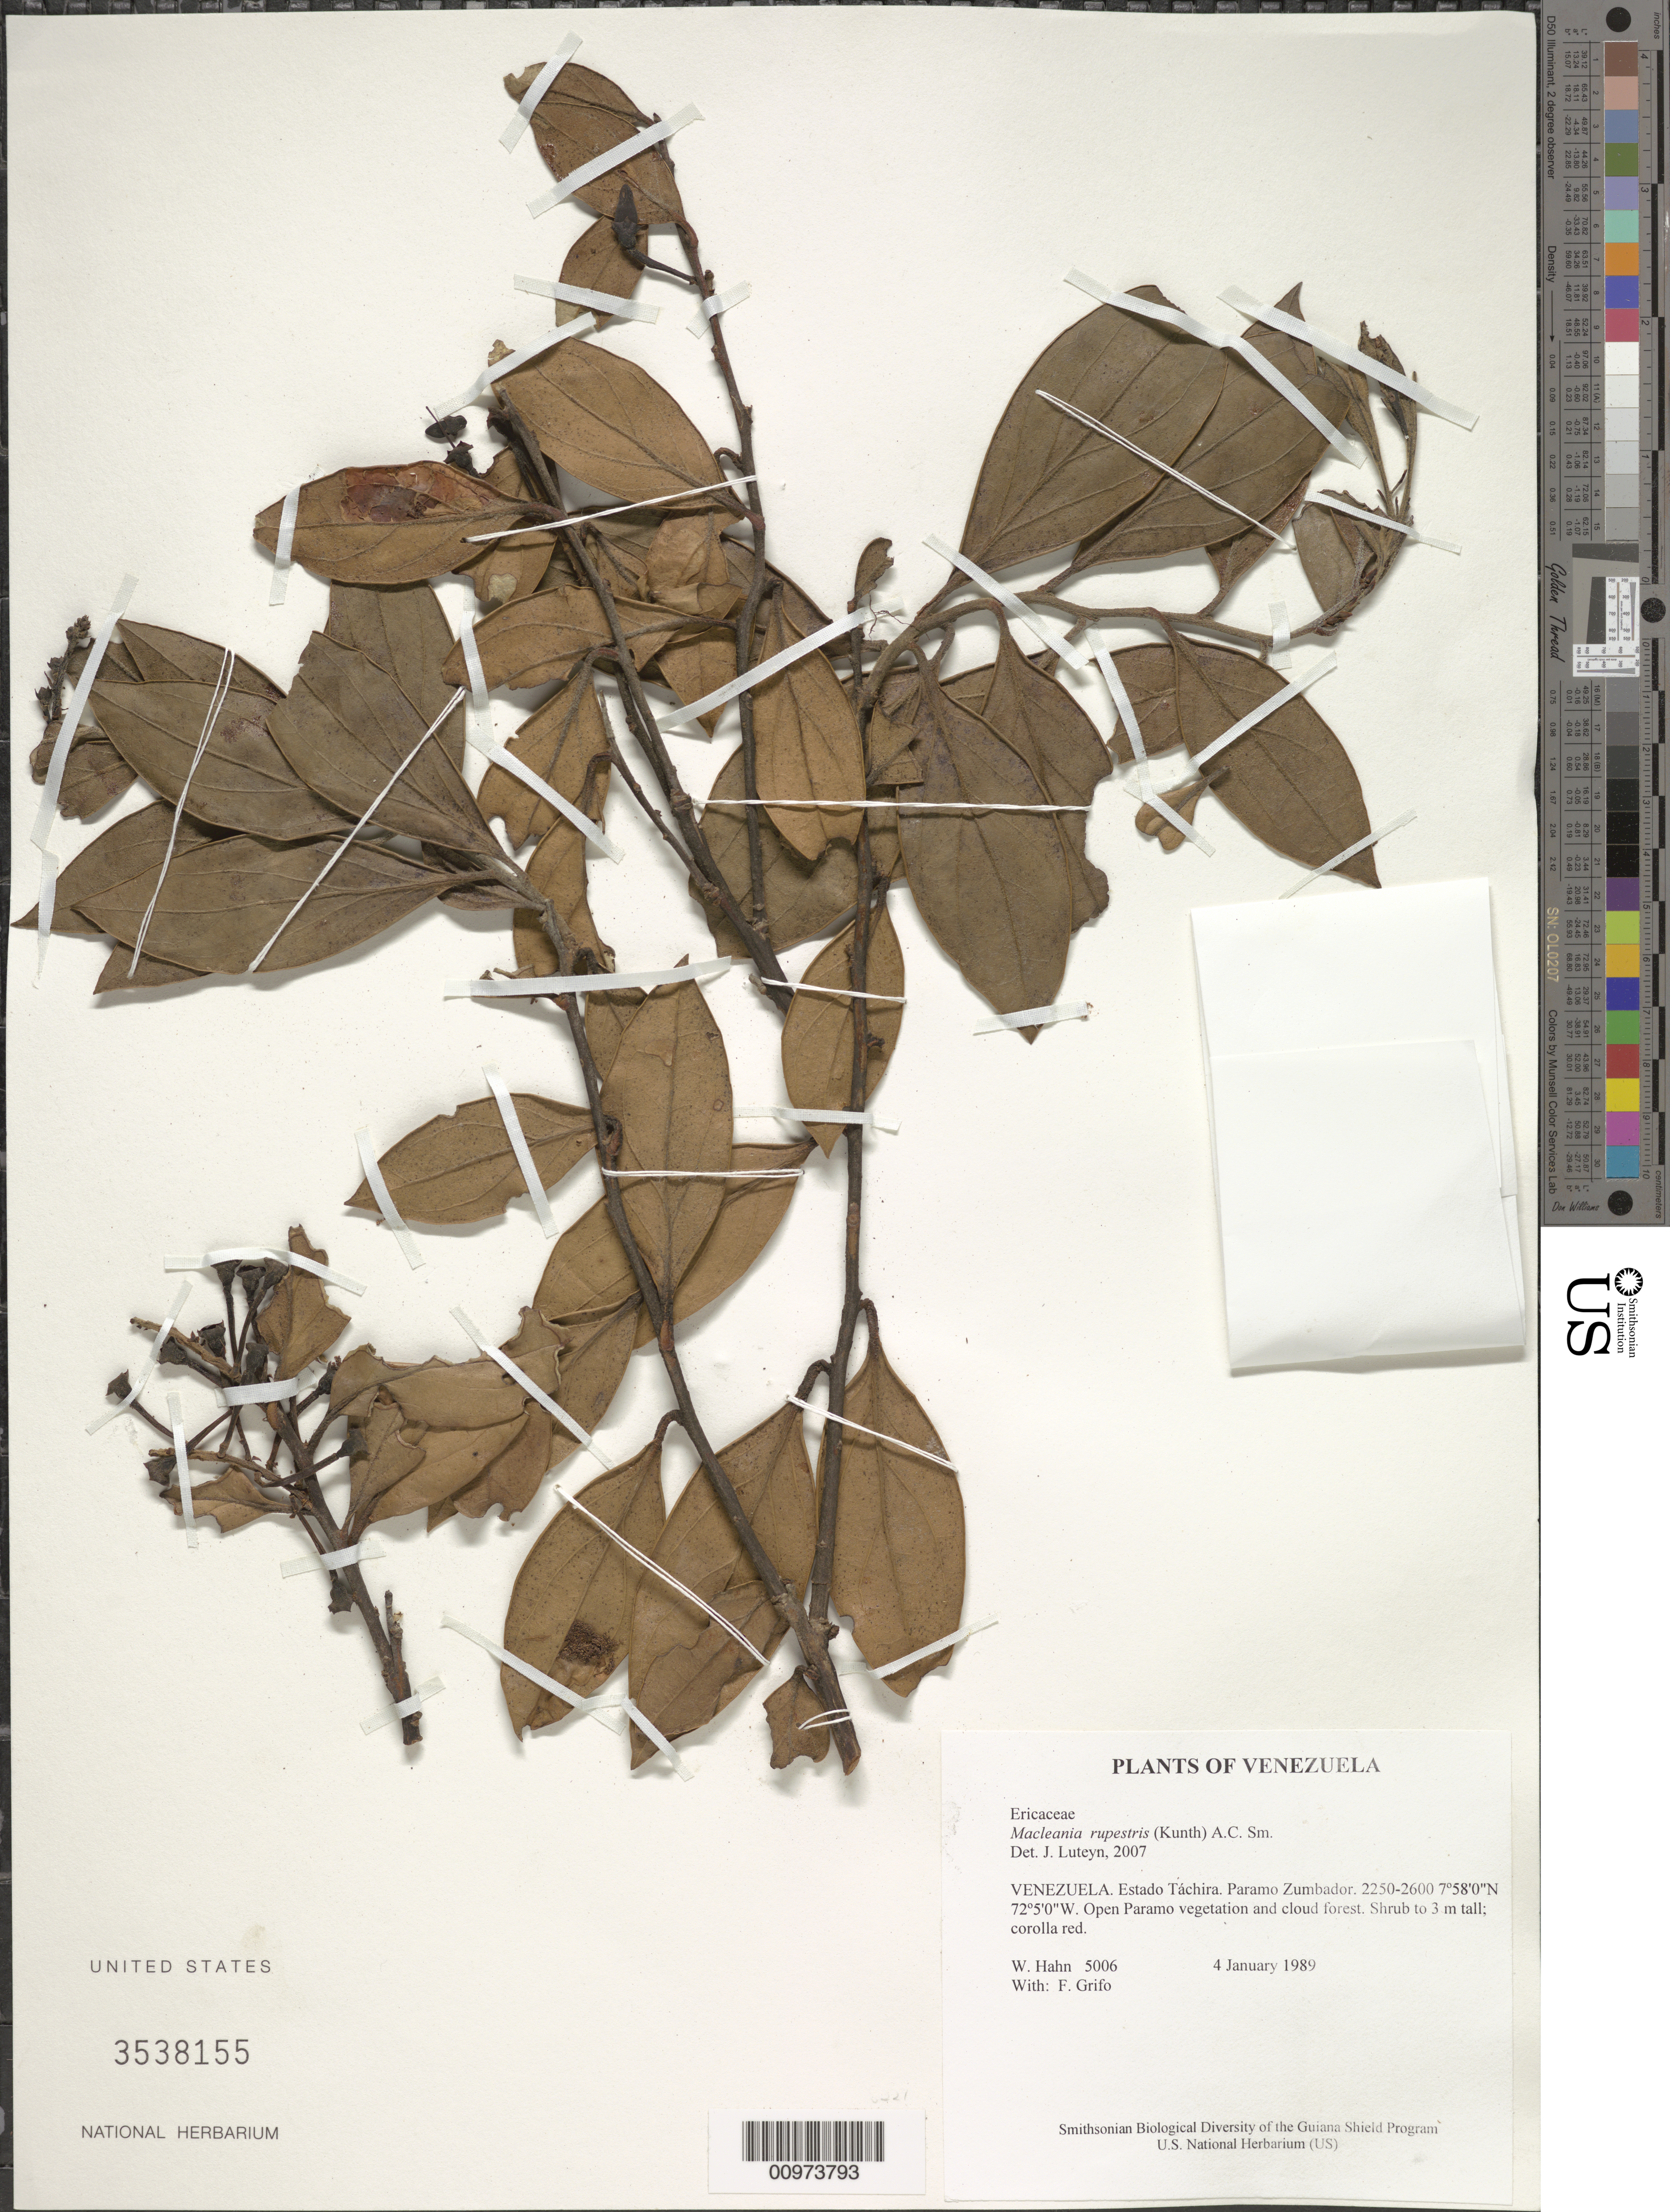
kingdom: Plantae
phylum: Tracheophyta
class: Magnoliopsida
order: Ericales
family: Ericaceae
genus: Macleania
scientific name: Macleania rupestris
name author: (Kunth) A.C. Sm.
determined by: Luteyn, J. L.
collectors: W. Hahn & F. Grifo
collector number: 5006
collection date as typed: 4 January 1989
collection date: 1989-01-04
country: Venezuela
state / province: Táchira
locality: Paramo Zumbador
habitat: Open Paramo vegetation and cloud forest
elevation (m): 2250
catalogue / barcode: US 3538155